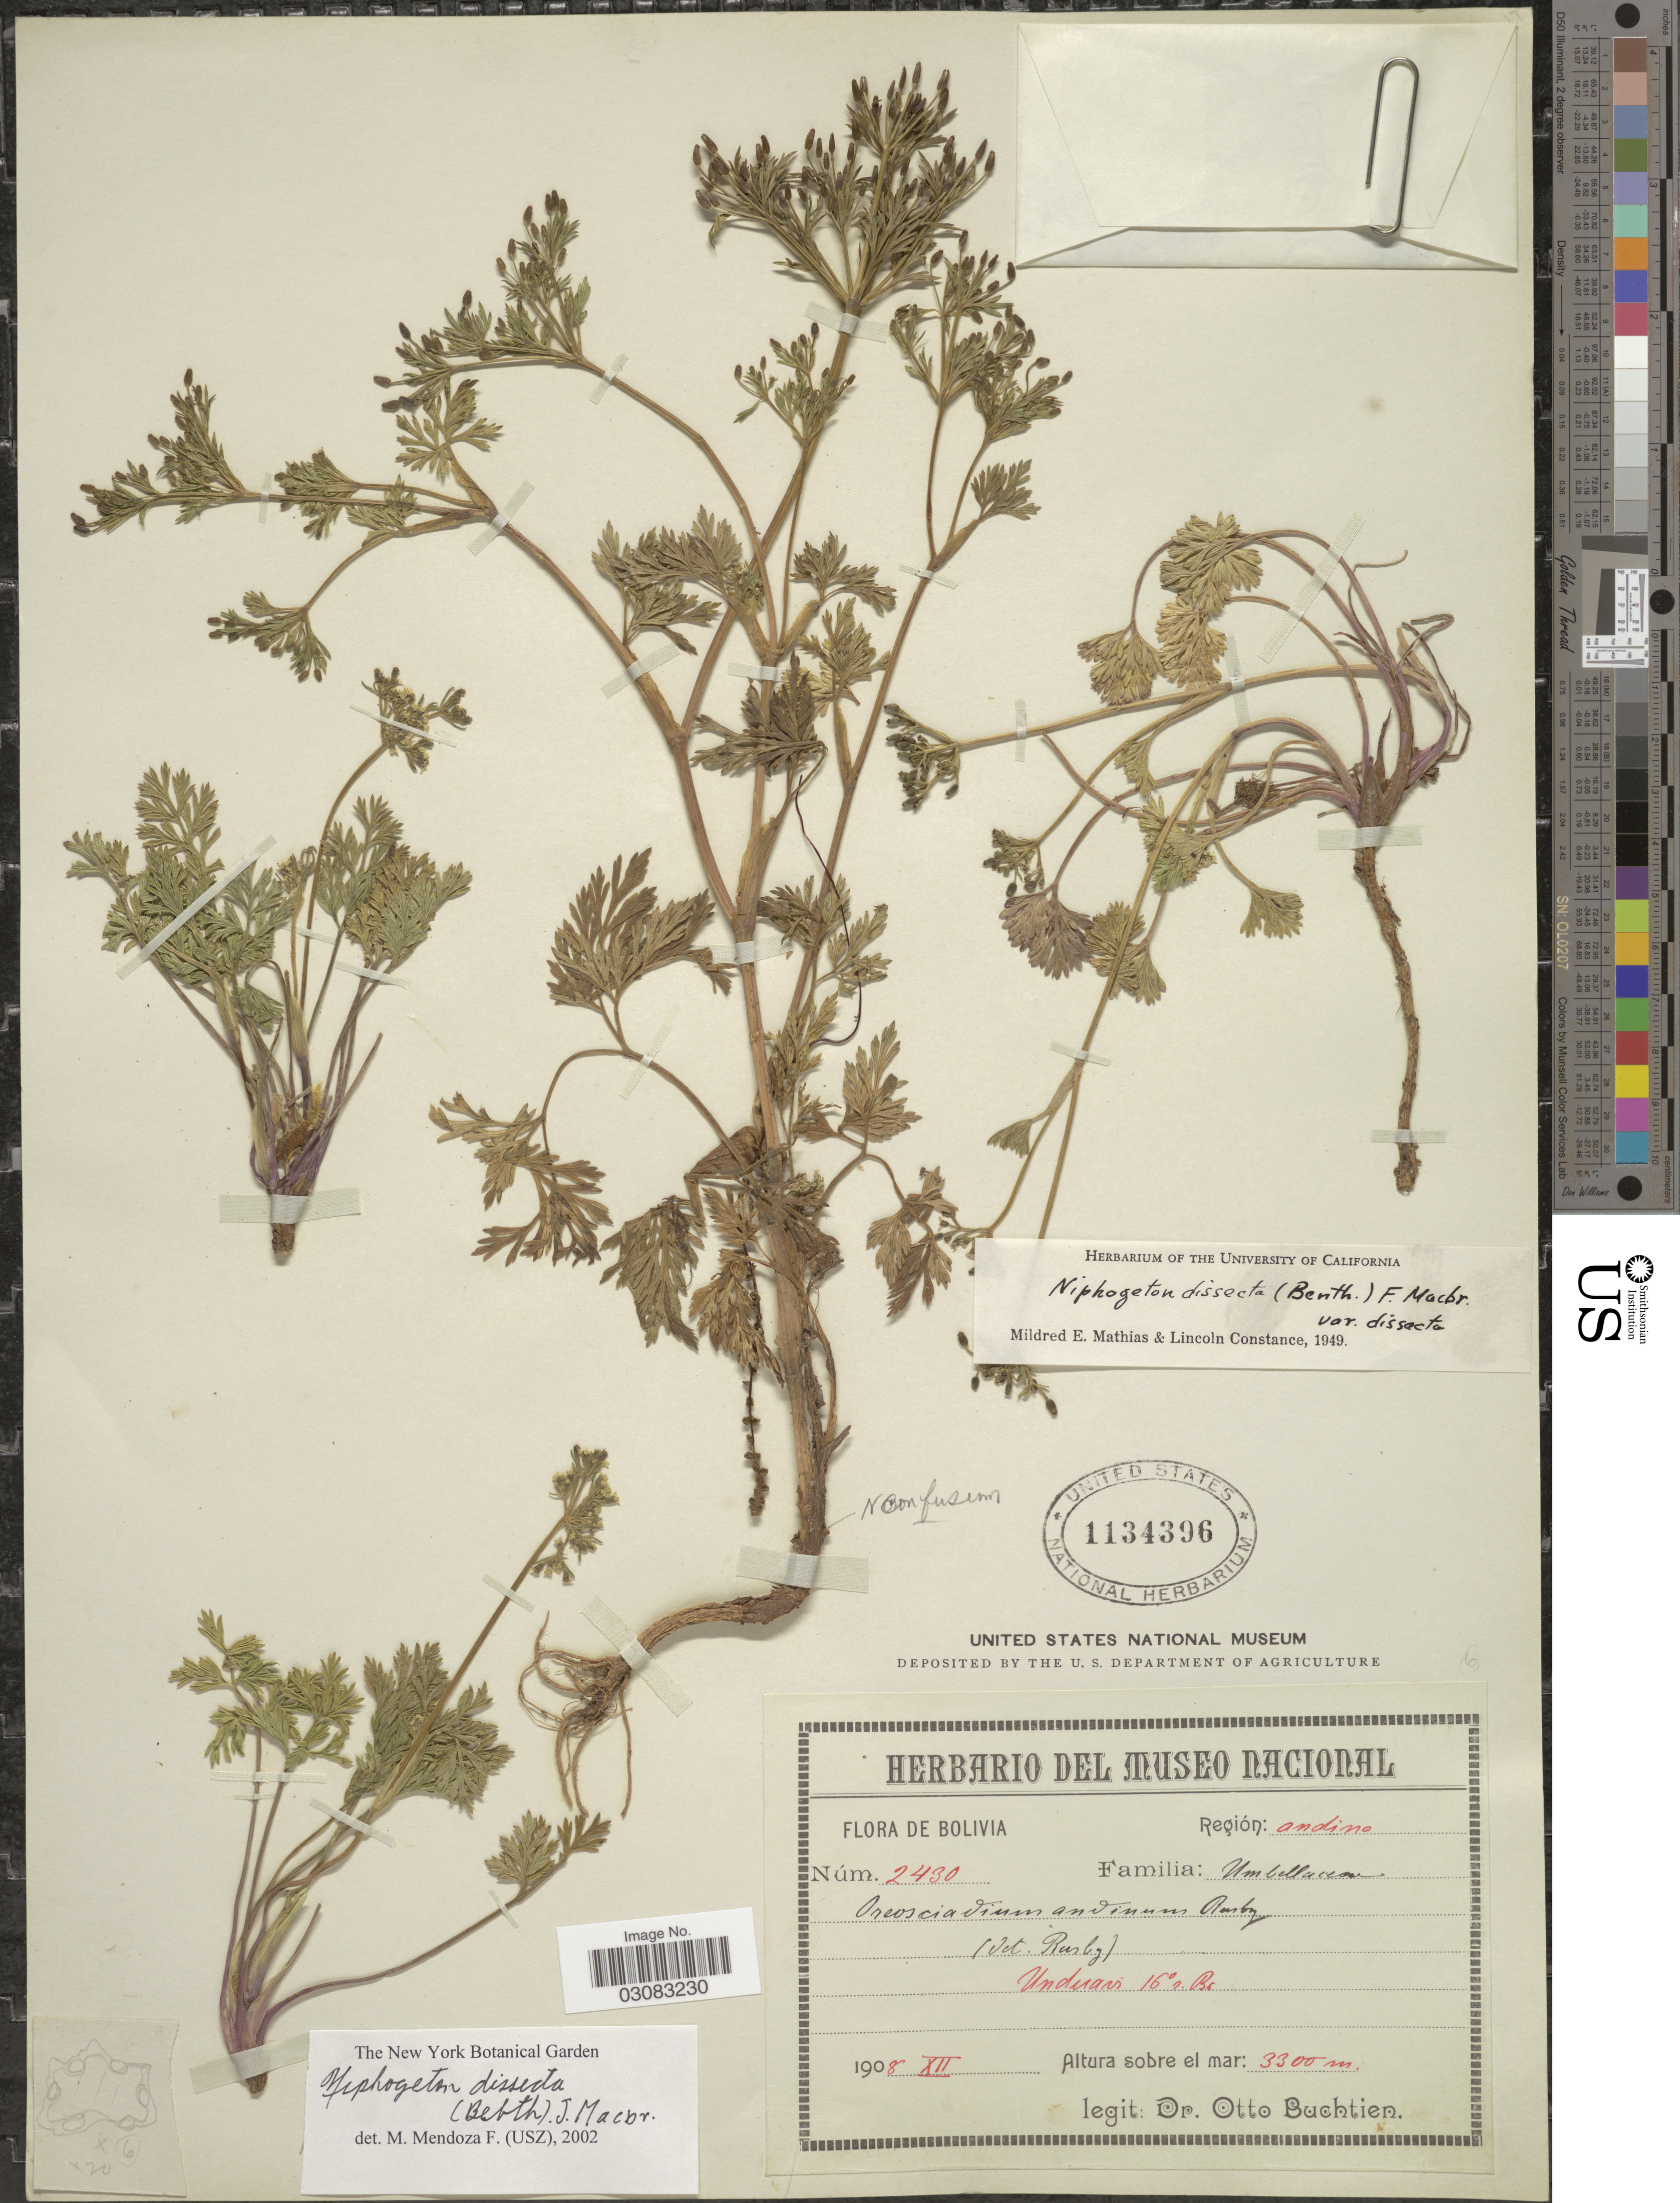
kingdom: Plantae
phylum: Tracheophyta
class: Magnoliopsida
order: Apiales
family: Apiaceae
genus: Niphogeton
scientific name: Niphogeton dissecta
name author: (Benth.) J.F. Macbr.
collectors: O. Buchtien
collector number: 2430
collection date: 1908-12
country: Bolivia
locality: Región: andine. Unduavi 16° s. Br.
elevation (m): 3300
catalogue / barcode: US 1134396